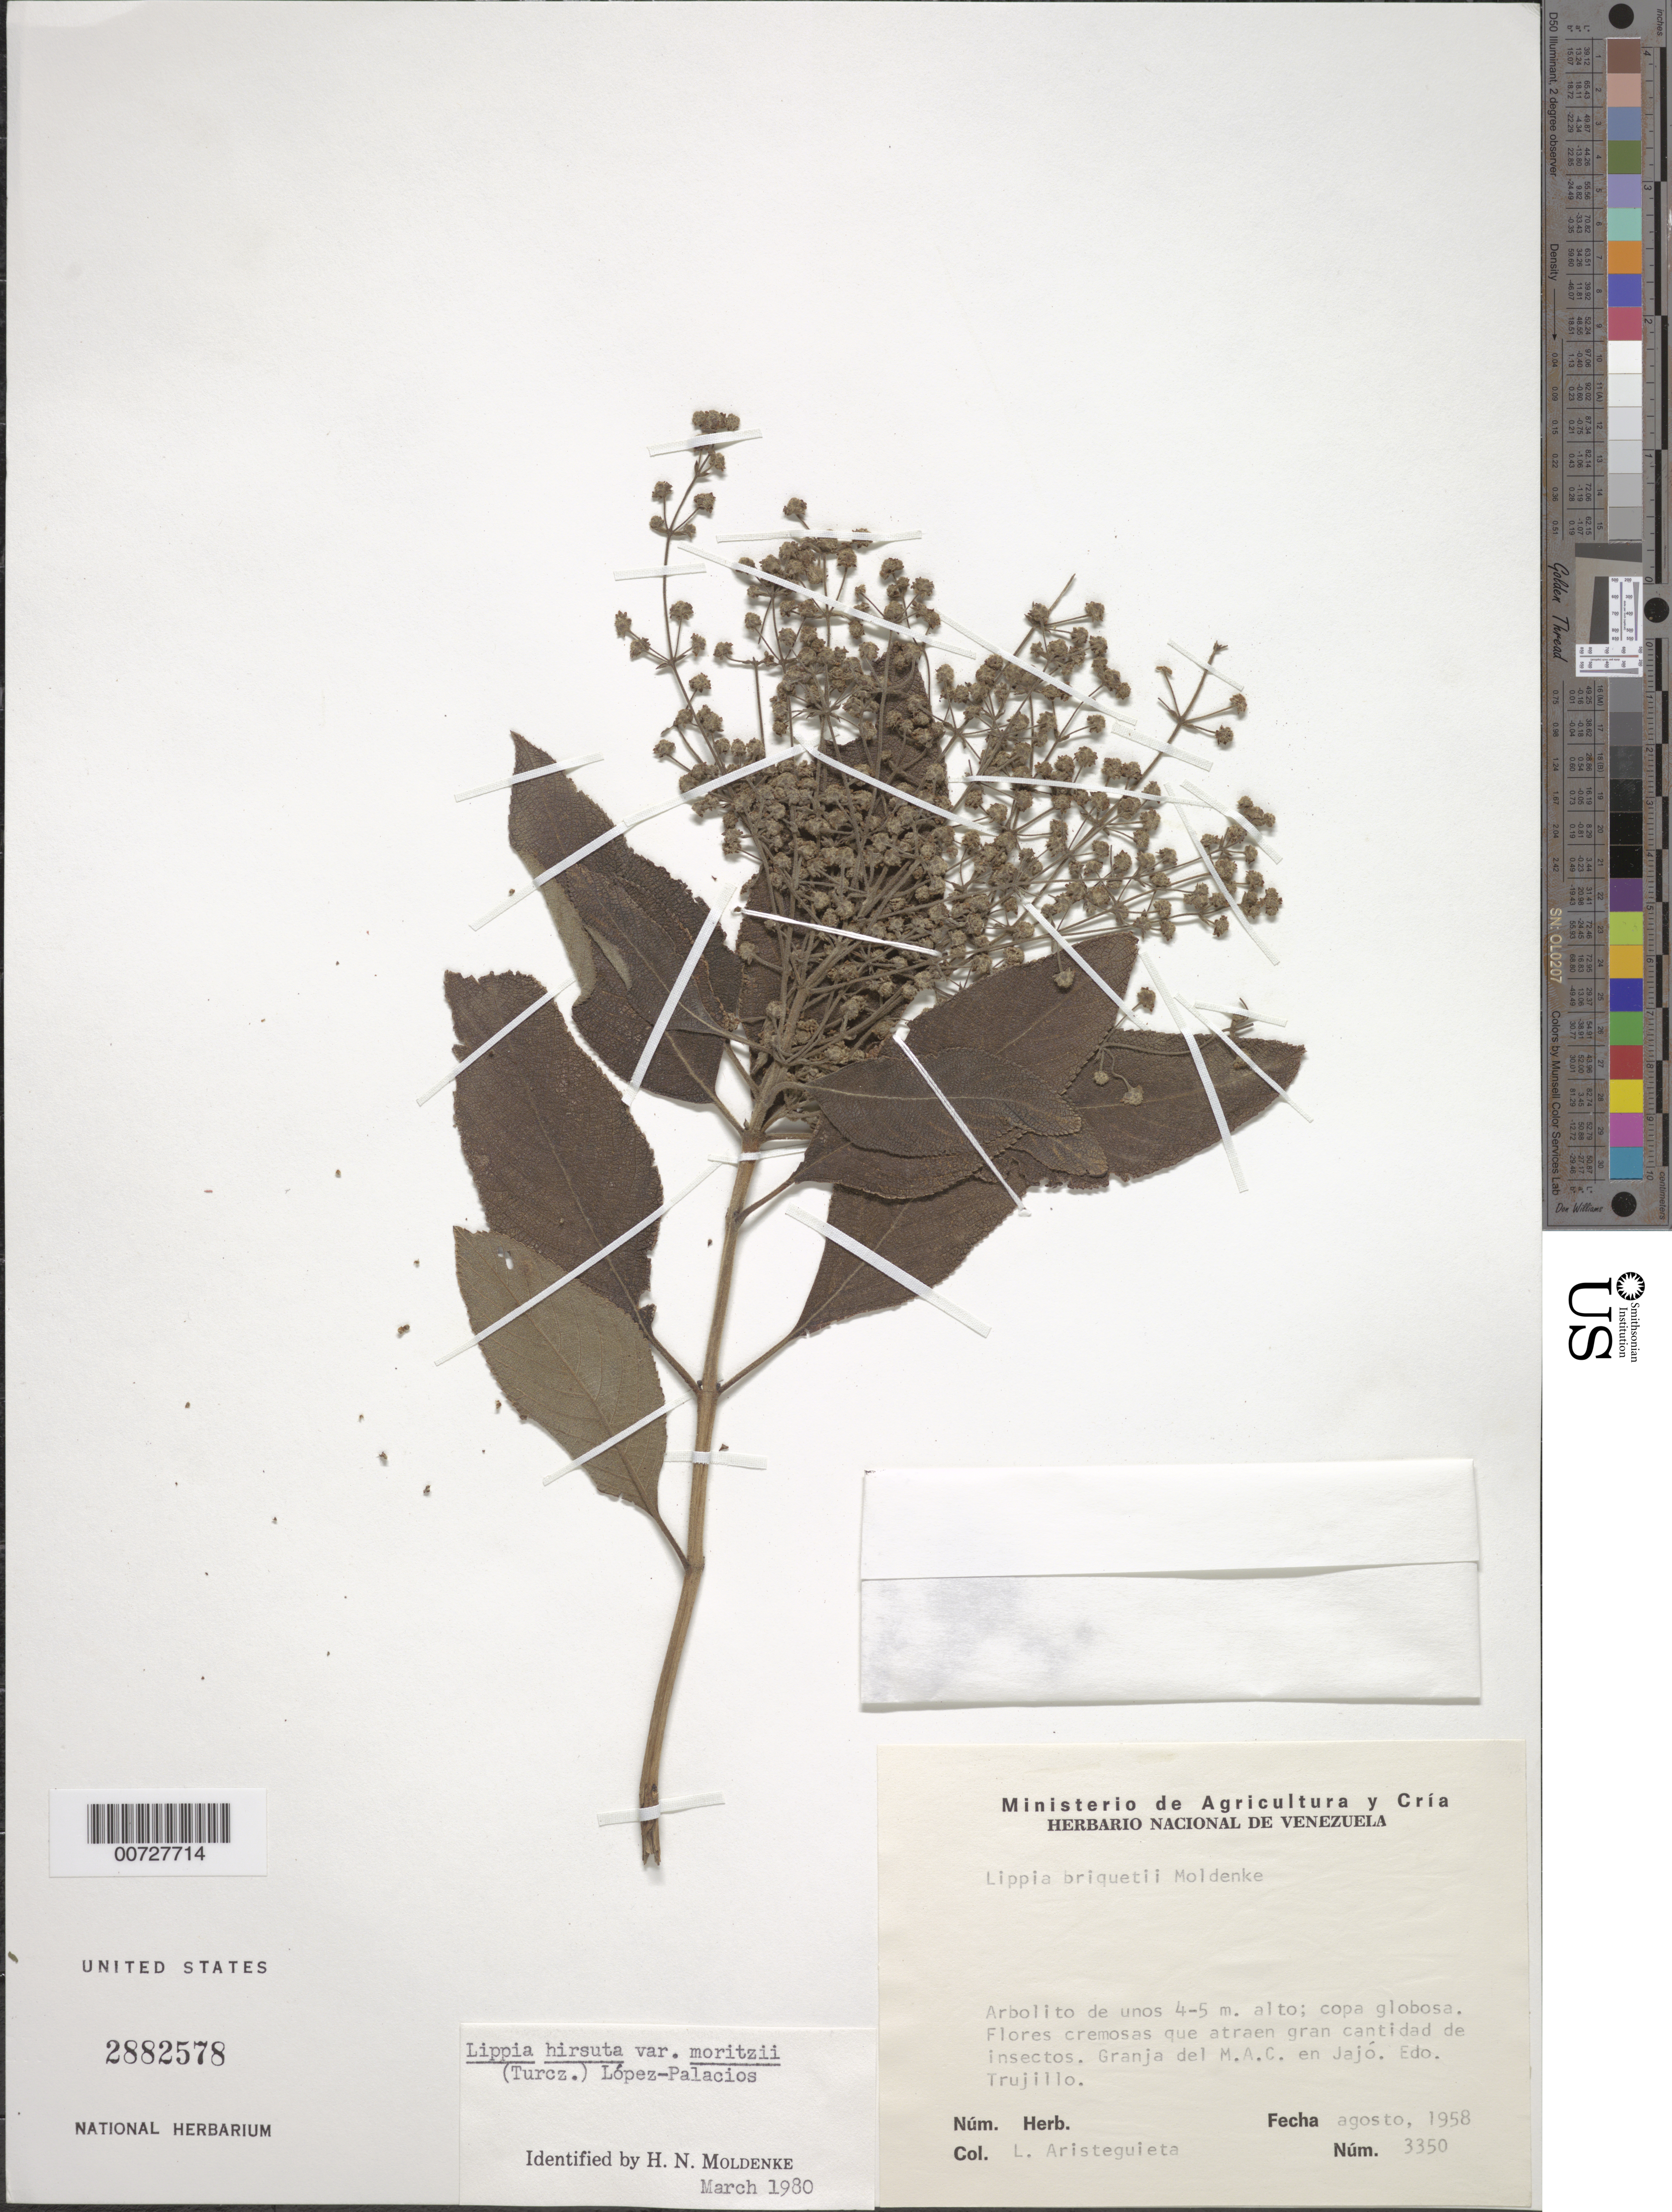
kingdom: Plantae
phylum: Tracheophyta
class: Magnoliopsida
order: Lamiales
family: Verbenaceae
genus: Lippia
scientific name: Lippia hirsuta var. moritzii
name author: L.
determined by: Moldenke, H. N.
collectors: L. Aristeguieta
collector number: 3350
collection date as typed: Aug 1958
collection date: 1958-08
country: Venezuela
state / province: Trujillo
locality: Granja del M.A.C. en Jajó.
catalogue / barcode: US 2882578